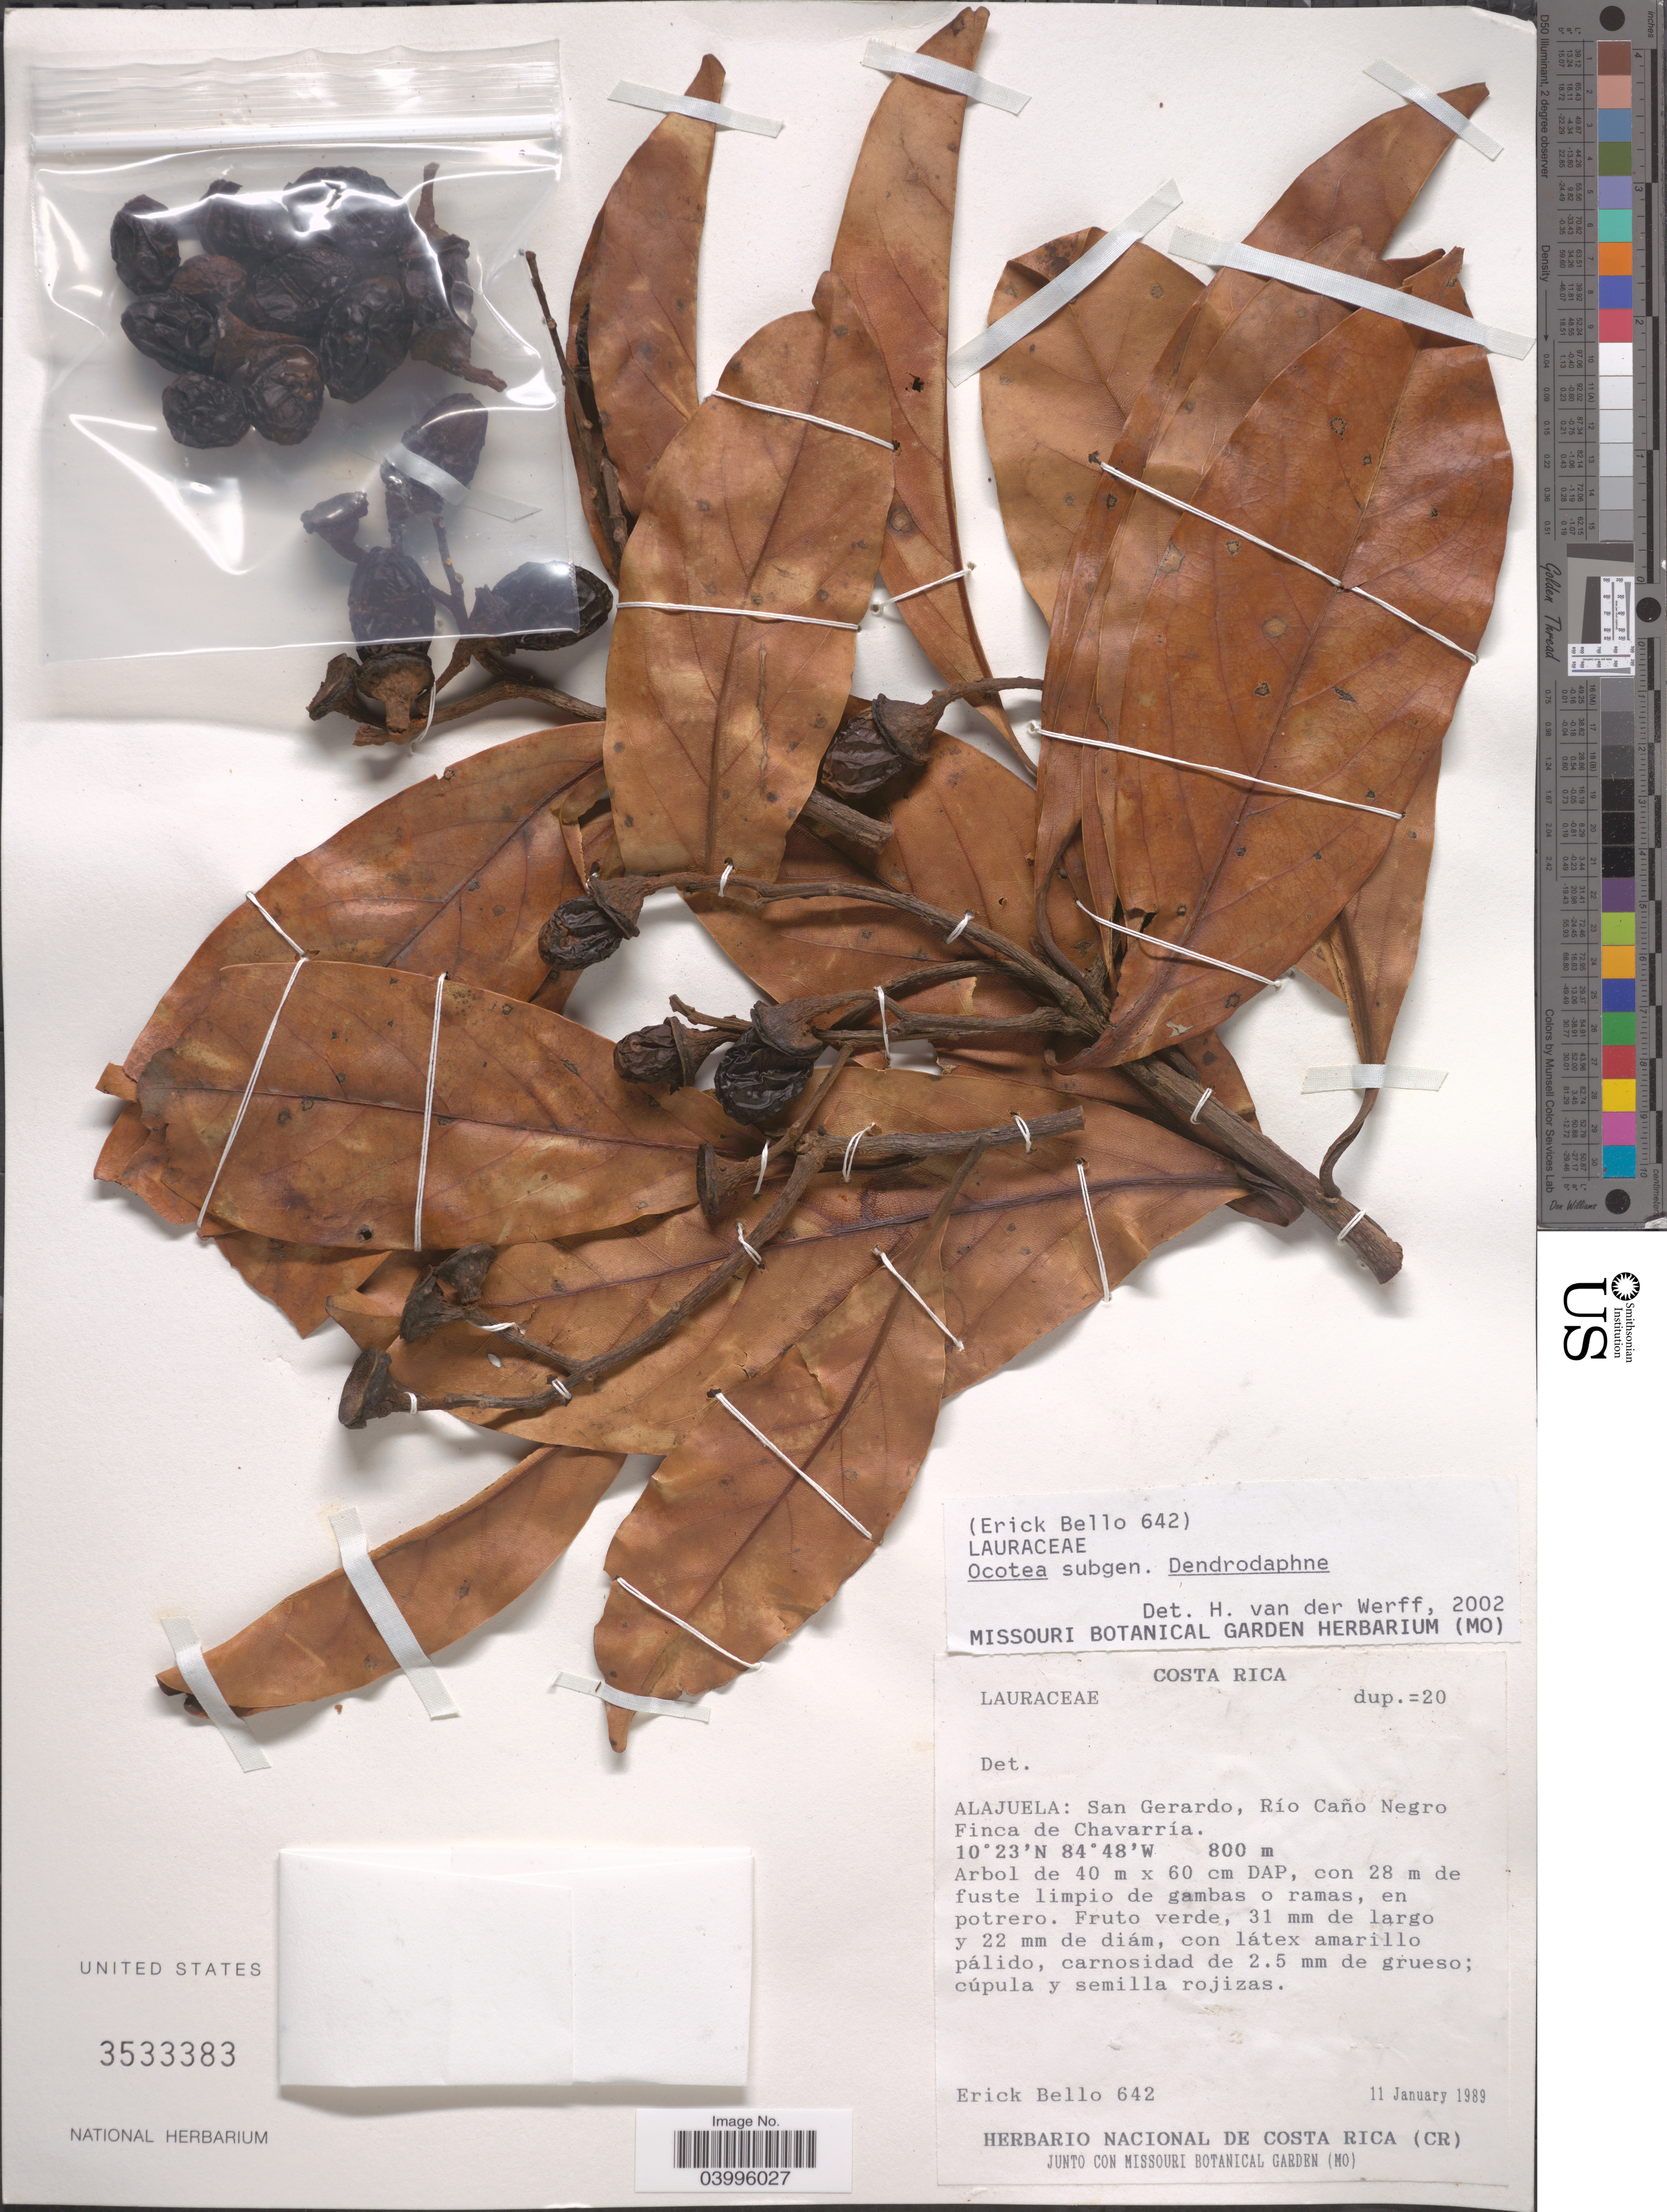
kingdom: Plantae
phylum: Tracheophyta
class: Magnoliopsida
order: Laurales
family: Lauraceae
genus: Ocotea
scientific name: Ocotea sp.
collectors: E. Bello C.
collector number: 642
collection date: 1989-01-11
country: Costa Rica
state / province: Alajuela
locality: San Gerardo, Río Caño Negro Finca de Chavarría.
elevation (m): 800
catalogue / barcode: US 3533383